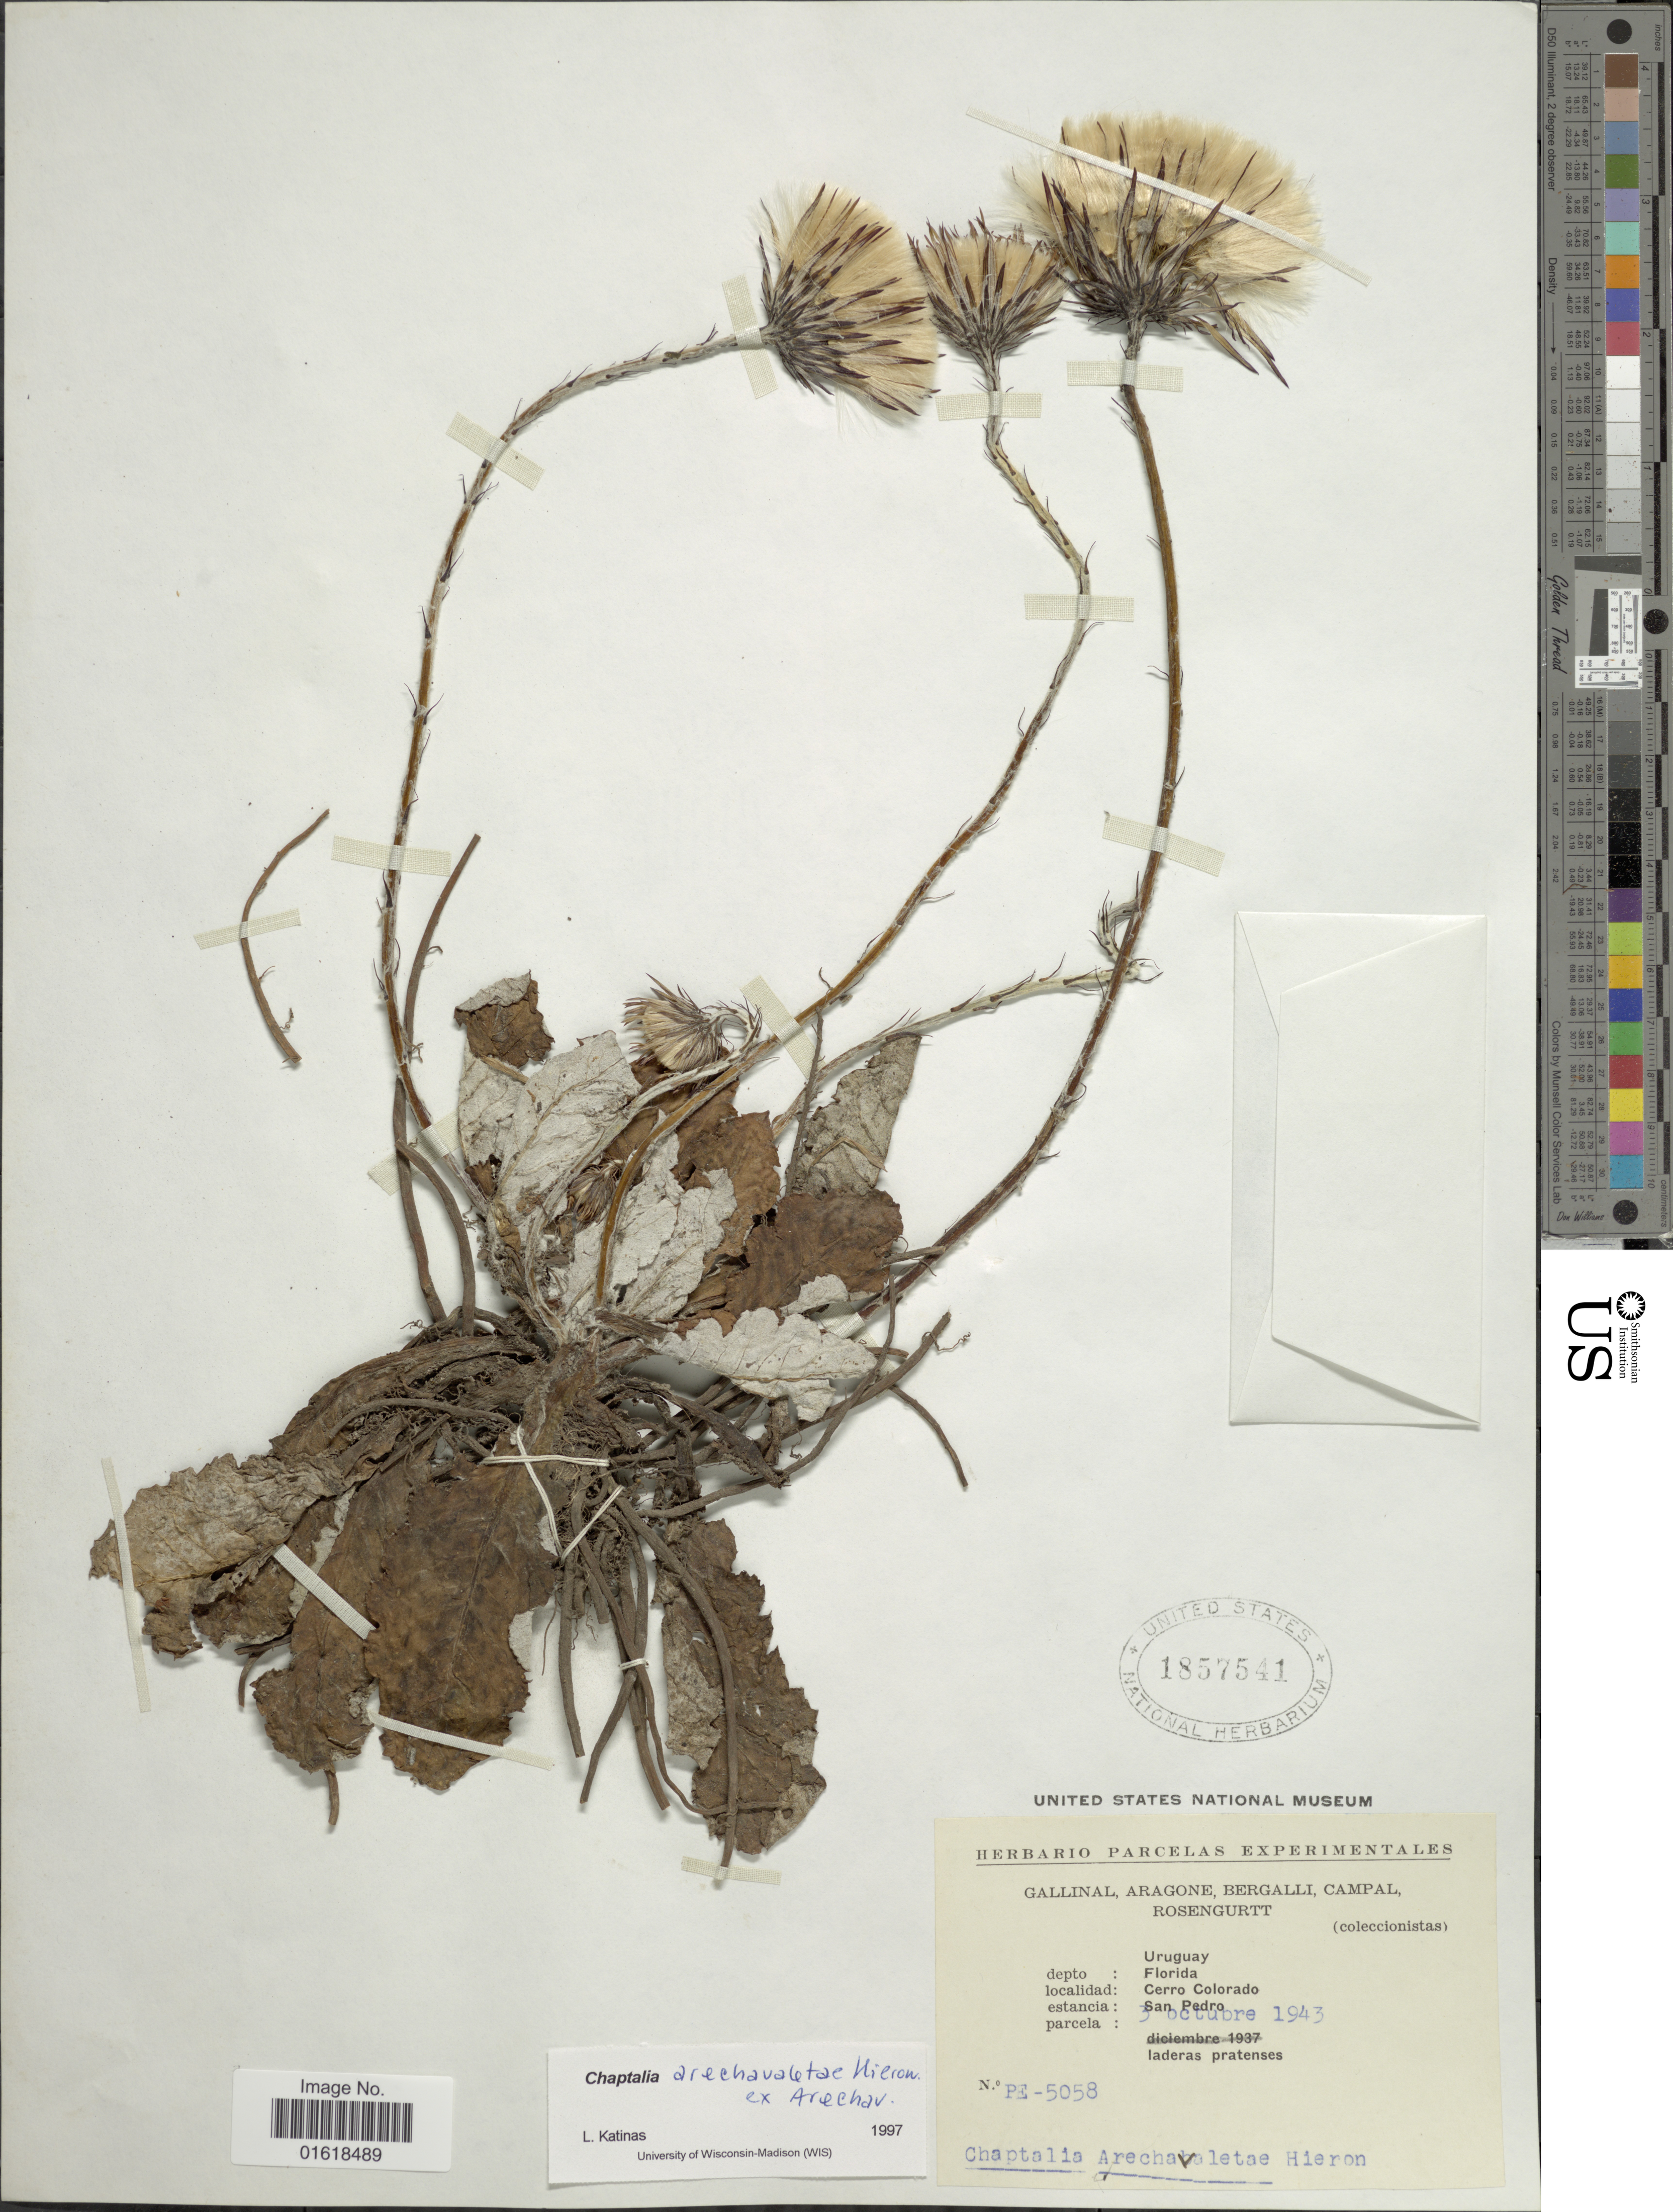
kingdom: Plantae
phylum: Tracheophyta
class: Magnoliopsida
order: Asterales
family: Asteraceae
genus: Chaptalia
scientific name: Chaptalia arechavaletae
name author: Arechav.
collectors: -. Gallinal, -- Aragone, -- Bergalli, -- Campal & Rosengurtt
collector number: PE-5058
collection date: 1943-10-03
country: Uruguay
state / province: Florida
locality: Cerro Colorado. estancia: San Pedro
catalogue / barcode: US 1857541